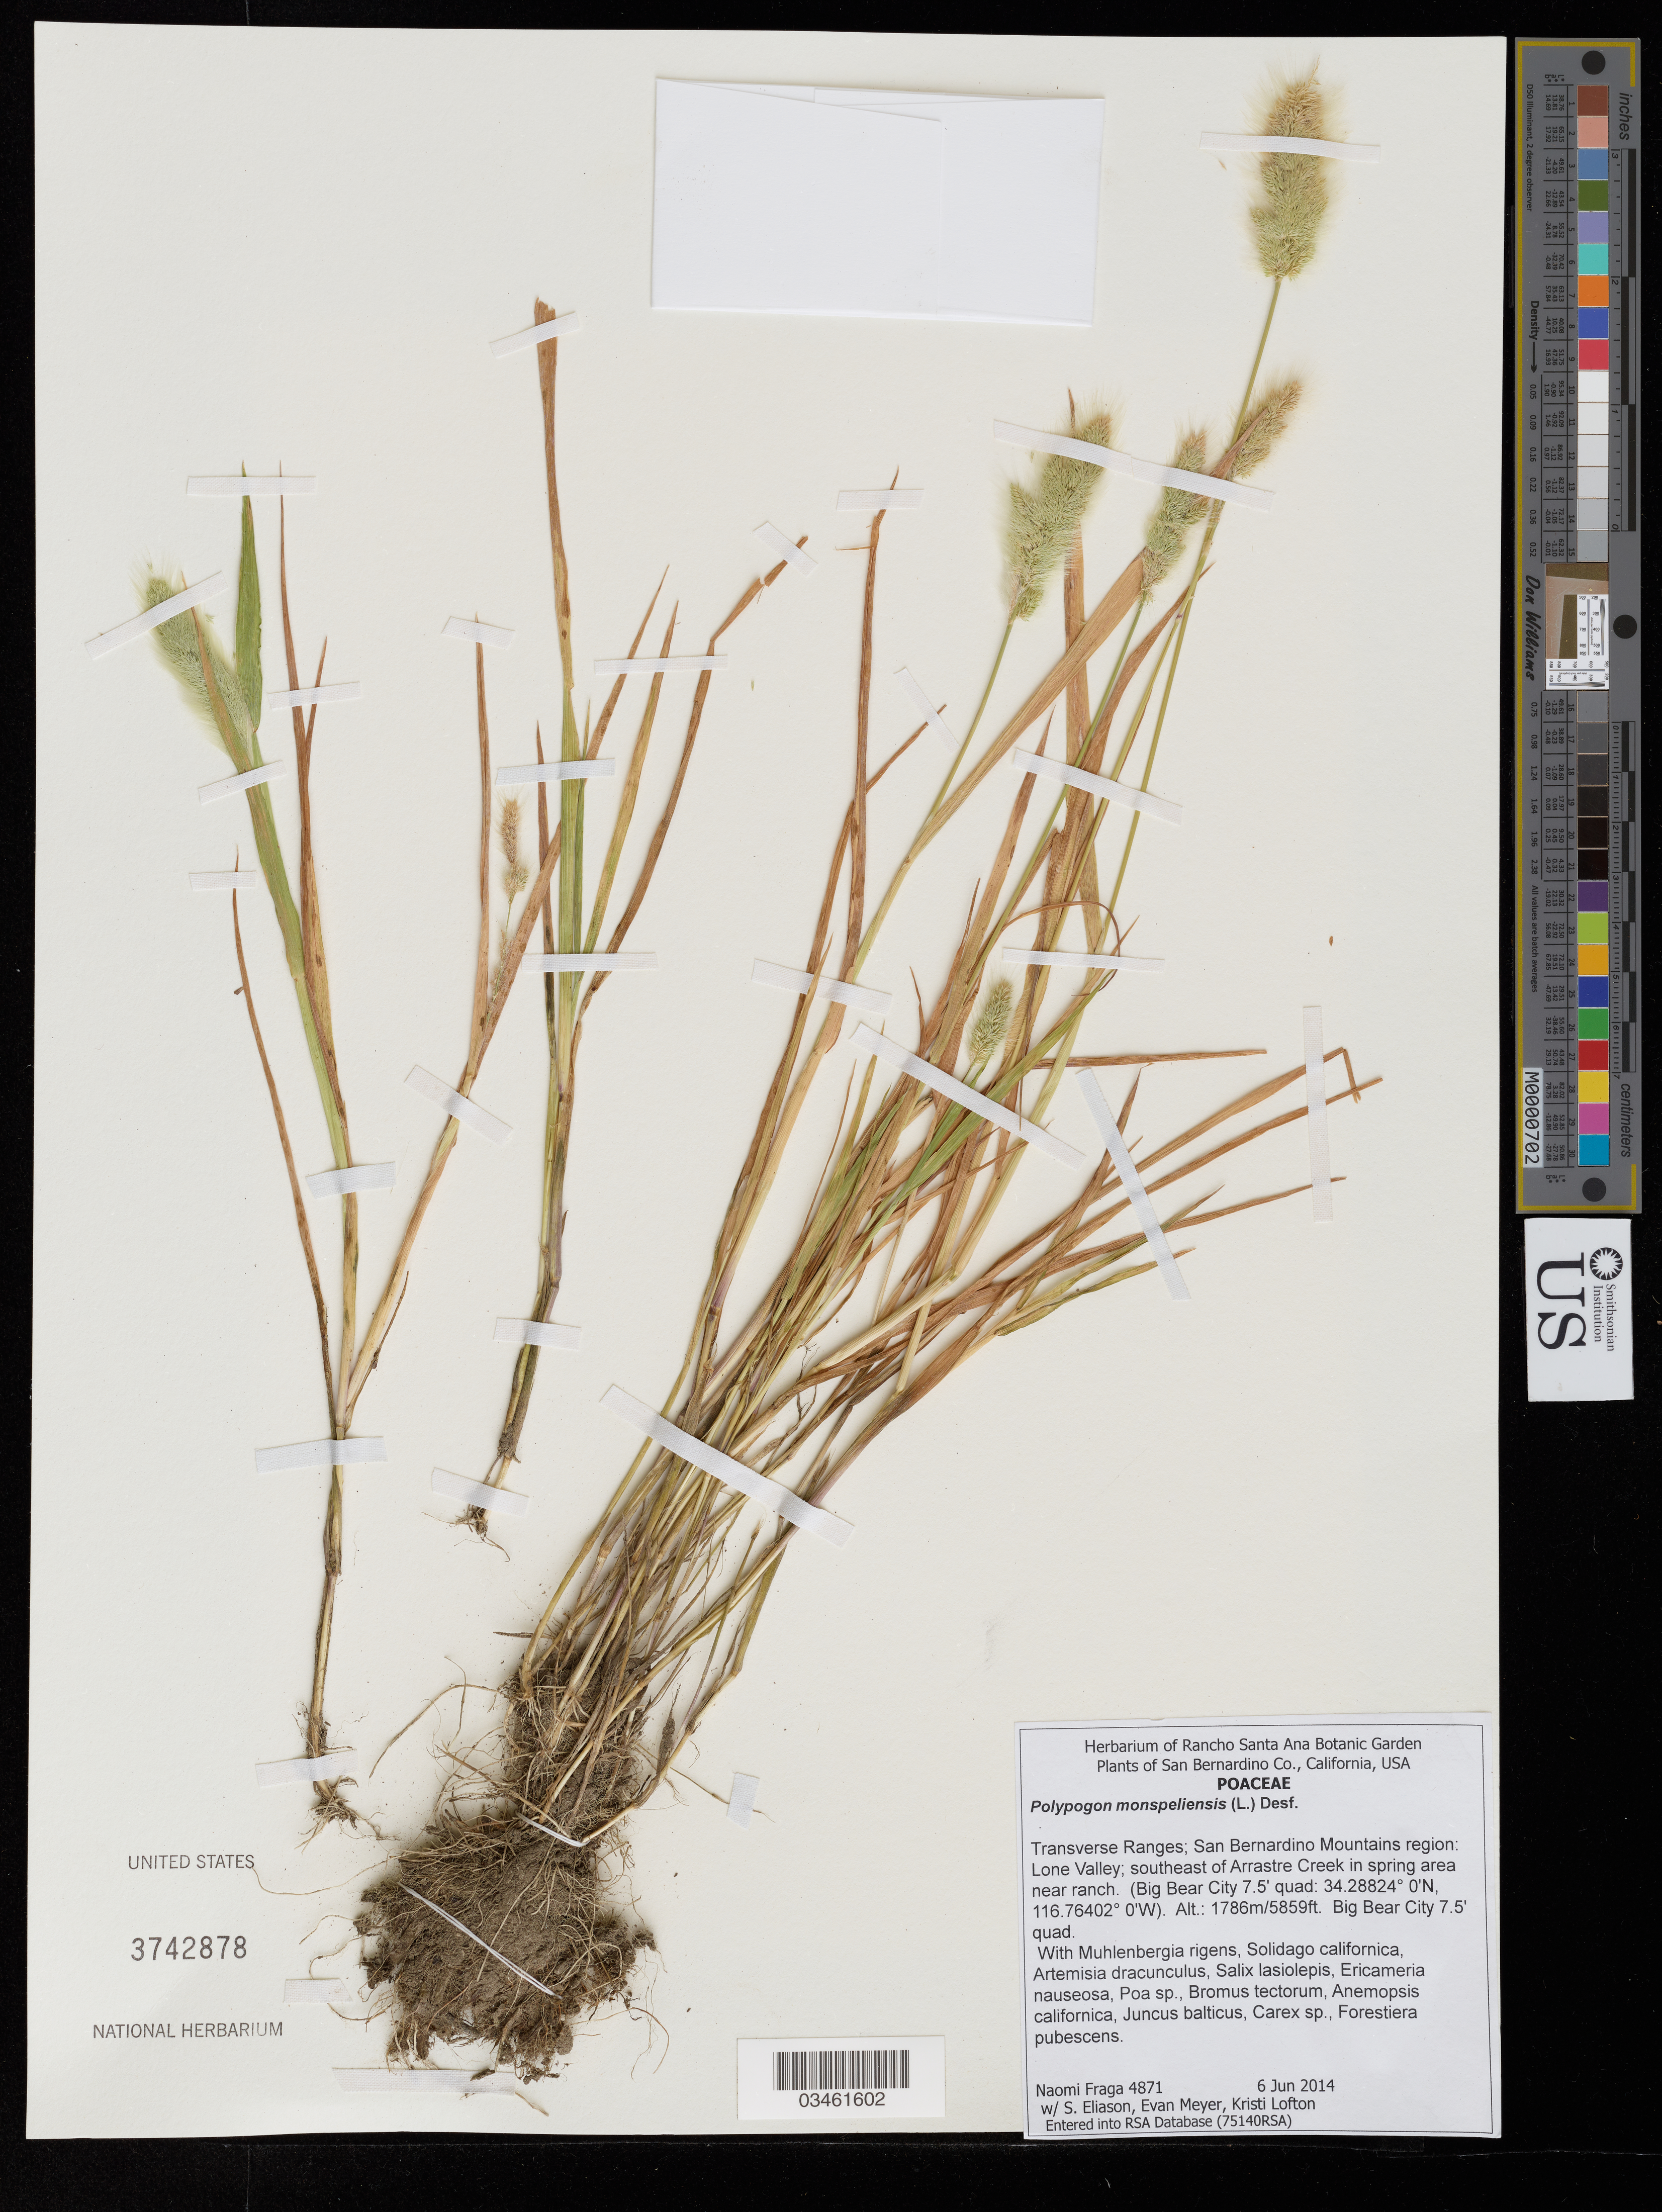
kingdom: Plantae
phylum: Tracheophyta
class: Liliopsida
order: Poales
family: Poaceae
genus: Polypogon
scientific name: Polypogon monspeliensis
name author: (L.) Desf.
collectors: N. Fraga, S. Eliason, E. Meyer & K. Lofton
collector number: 4871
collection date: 2014-06-06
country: United States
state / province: California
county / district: San Bernardino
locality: San Bernardino Co. Transverse Ranges; San Bernardino Mountains region: Lone Valley; southeast of Arrastre Creek in spring area near ranch. (Big Bear City 7.5' quad).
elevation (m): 1786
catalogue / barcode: US 3742878